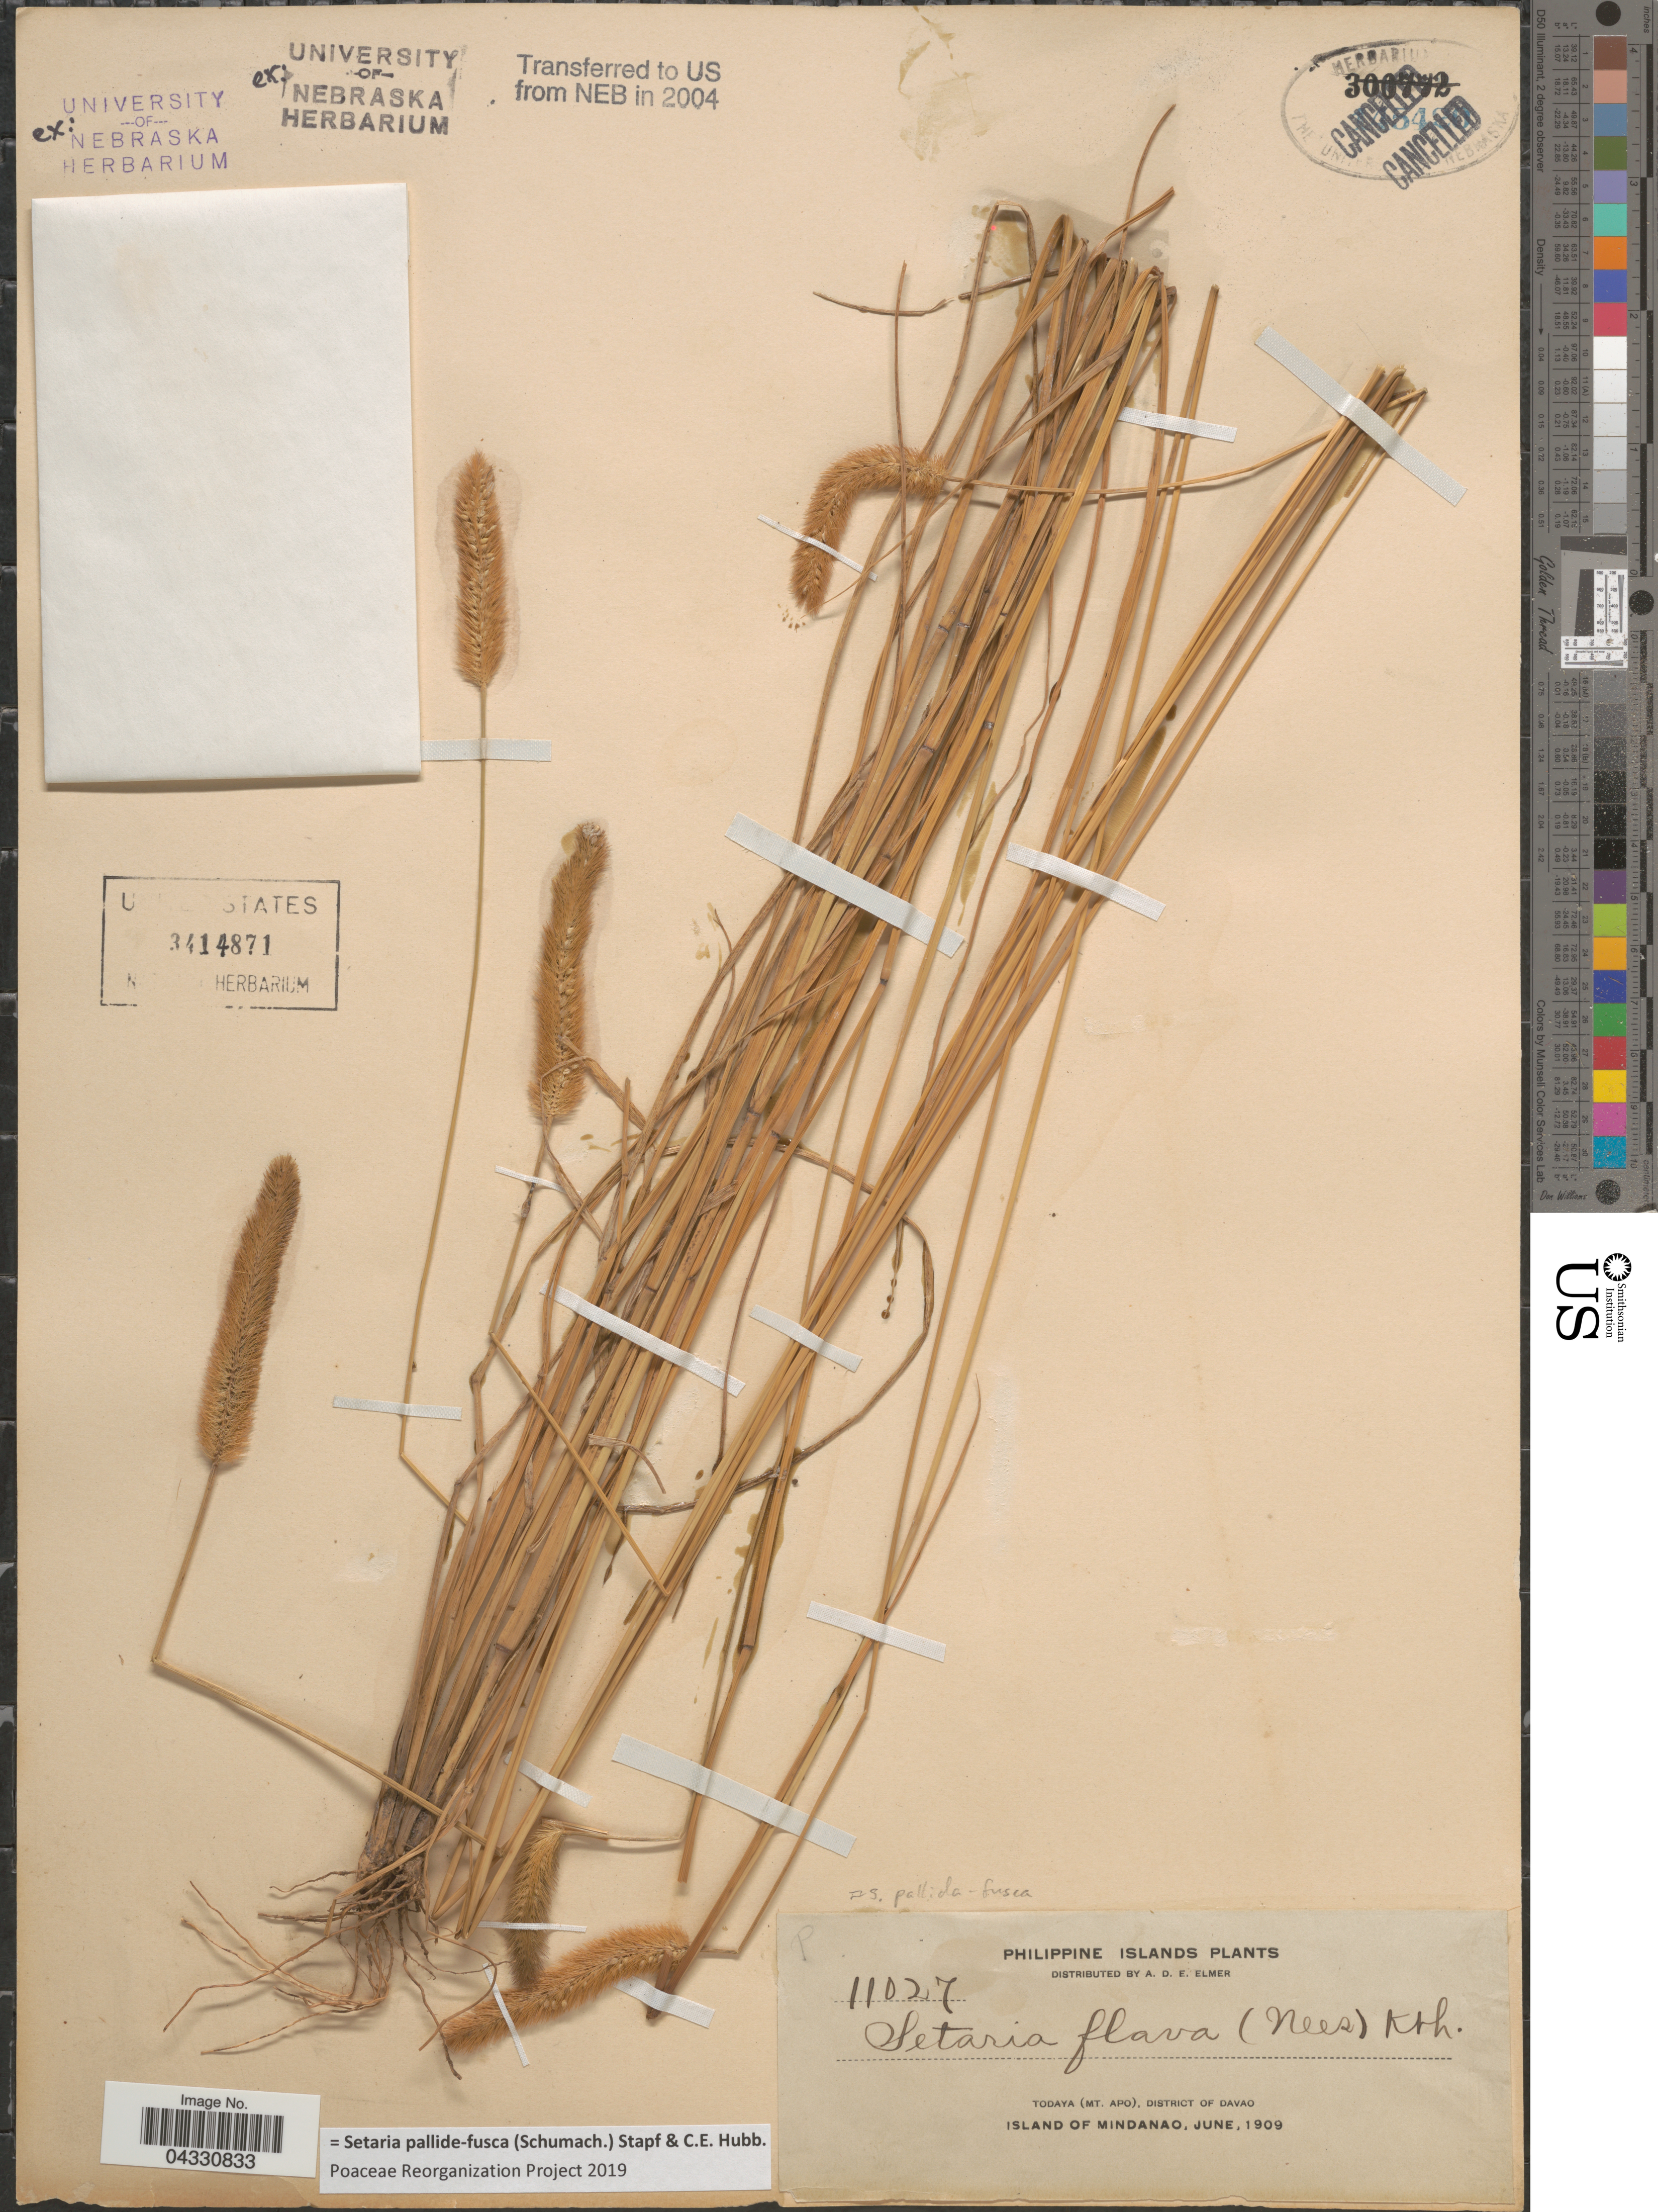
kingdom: Plantae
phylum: Tracheophyta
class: Liliopsida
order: Poales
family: Poaceae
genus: Setaria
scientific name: Setaria pallide-fusca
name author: (Schumach.) Stapf & C.E. Hubb.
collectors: A. D. E. Elmer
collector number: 11027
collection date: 1909-06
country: Philippines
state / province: Davao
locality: Todaya (Mt. Apo), District of Davao. Island of Mindanao.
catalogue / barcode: US 3414871